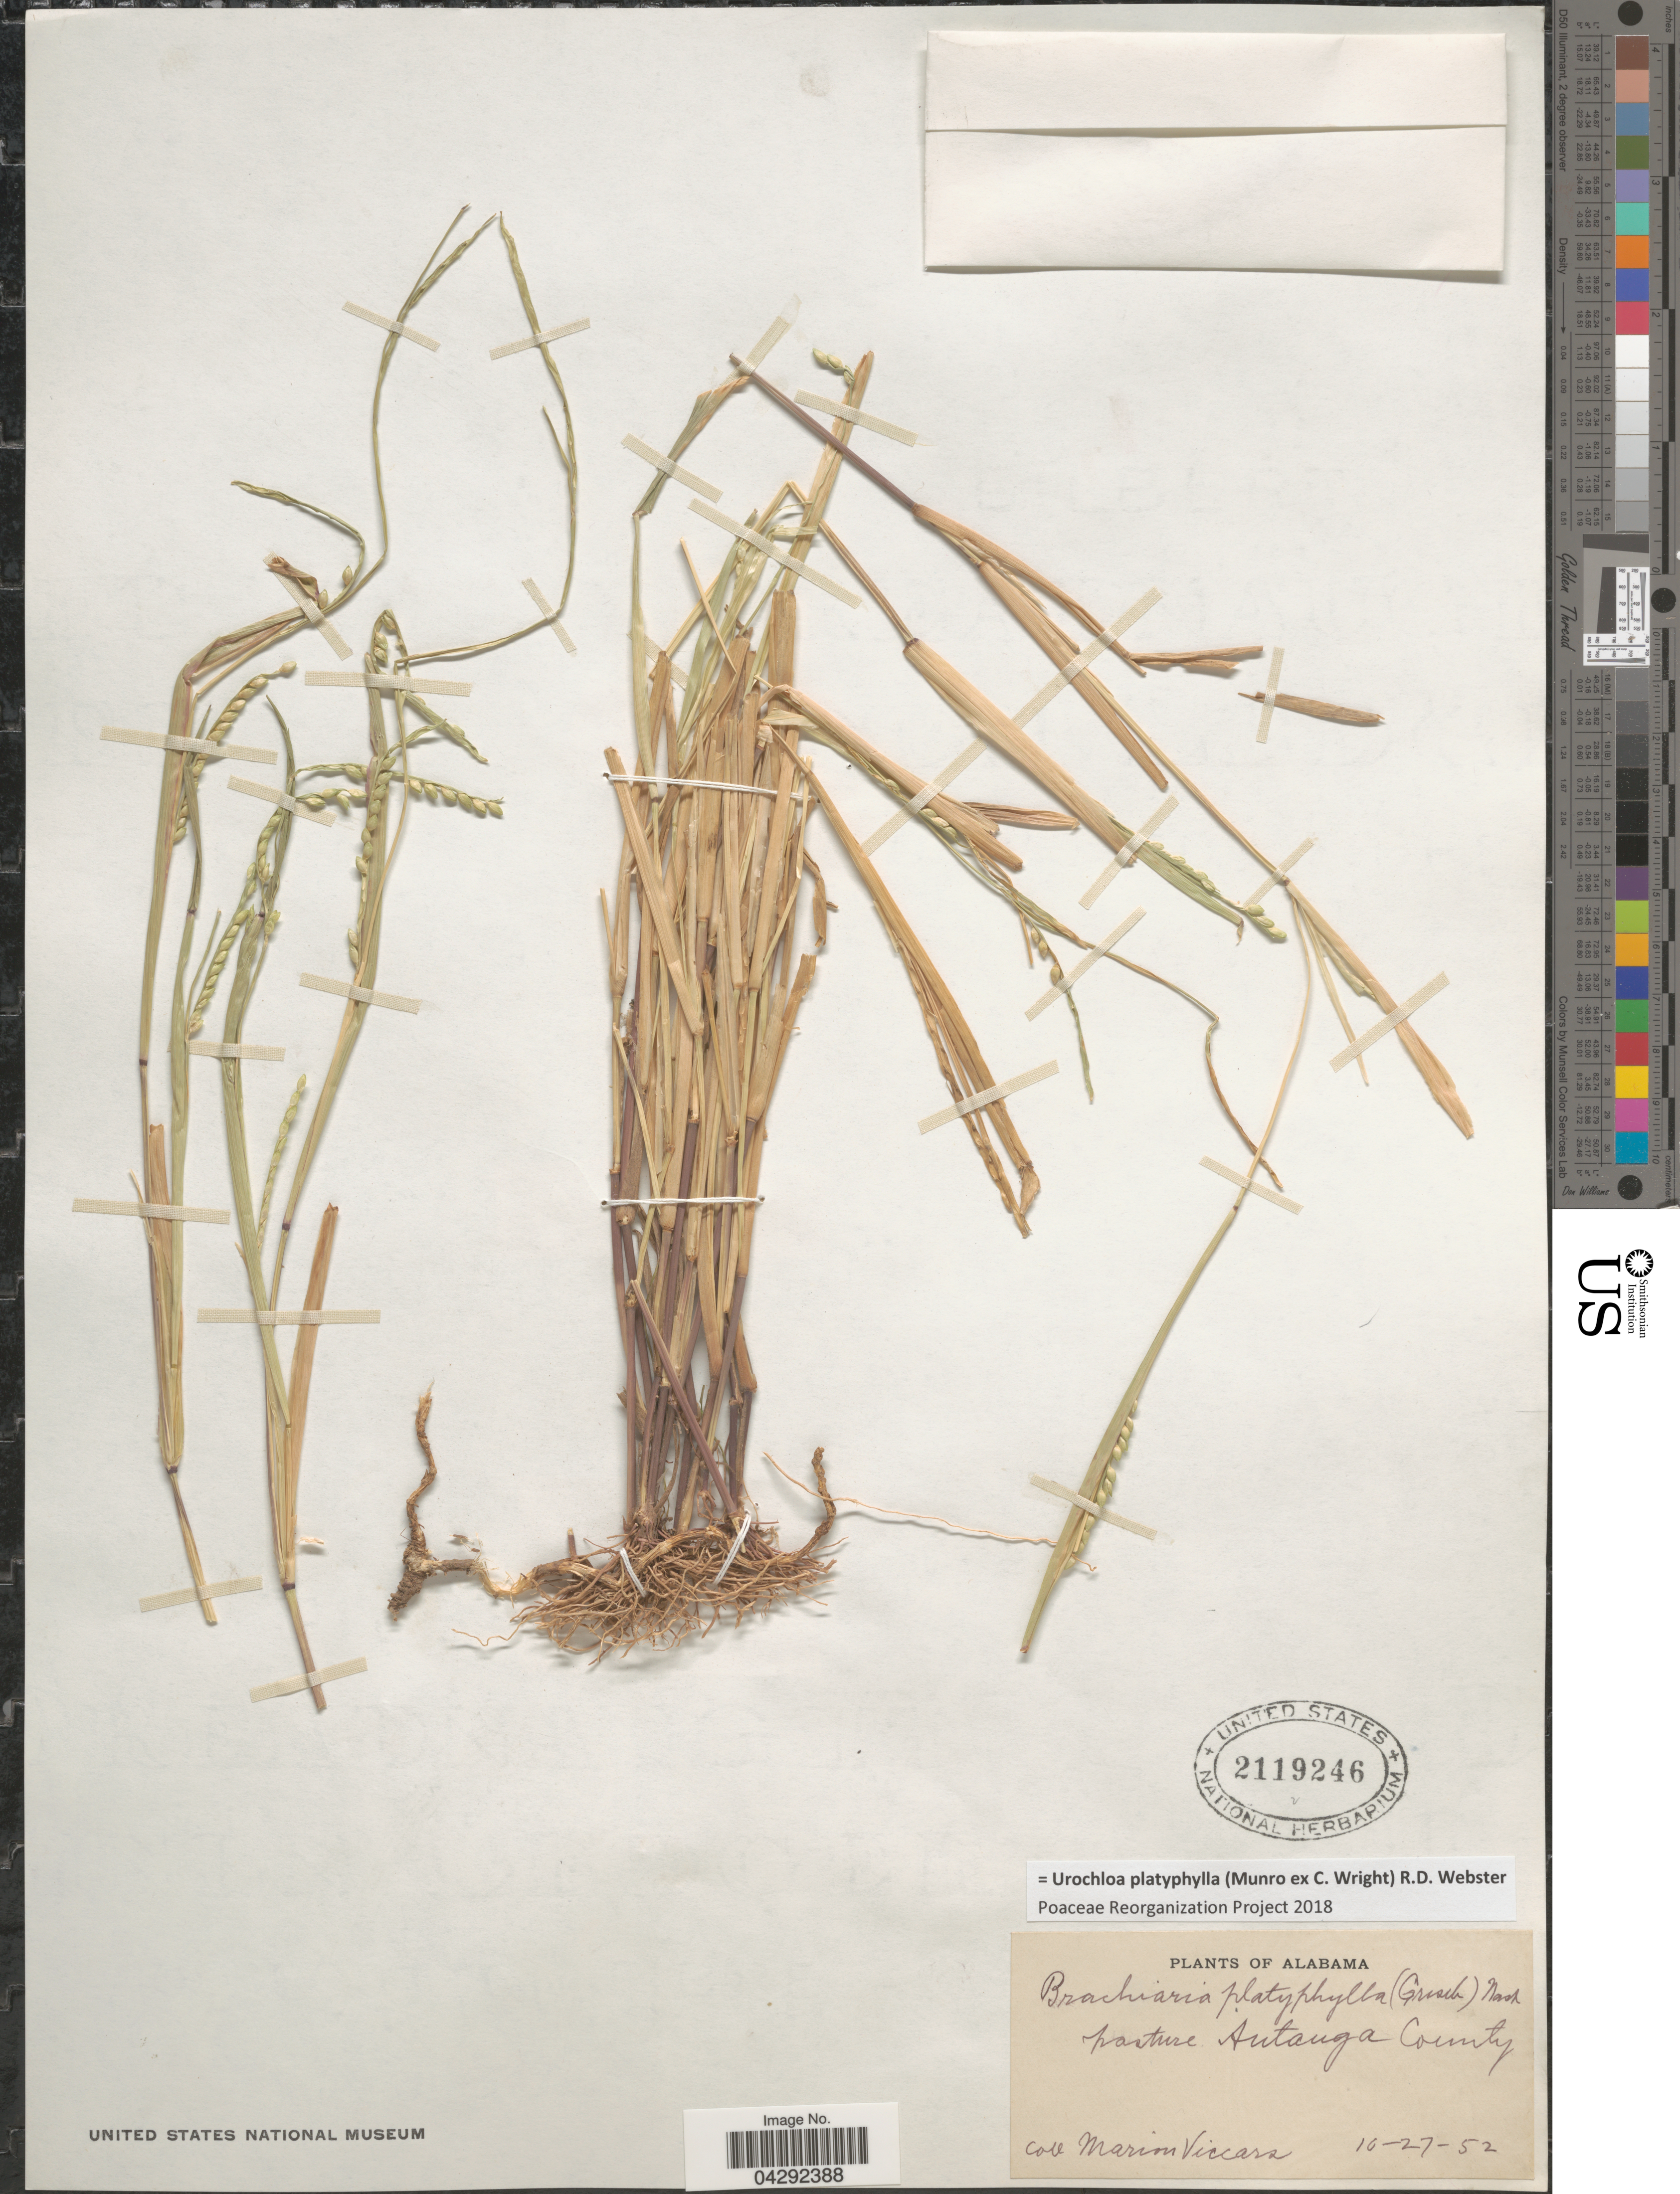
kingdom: Plantae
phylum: Tracheophyta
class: Liliopsida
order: Poales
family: Poaceae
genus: Urochloa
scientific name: Urochloa platyphylla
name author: (Munro ex C. Wright) R.D. Webster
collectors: M. Viccars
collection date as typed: Transcribed d/m/y: 27/10/52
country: United States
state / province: Alabama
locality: Pasture Autauga County.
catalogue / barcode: US 2119246